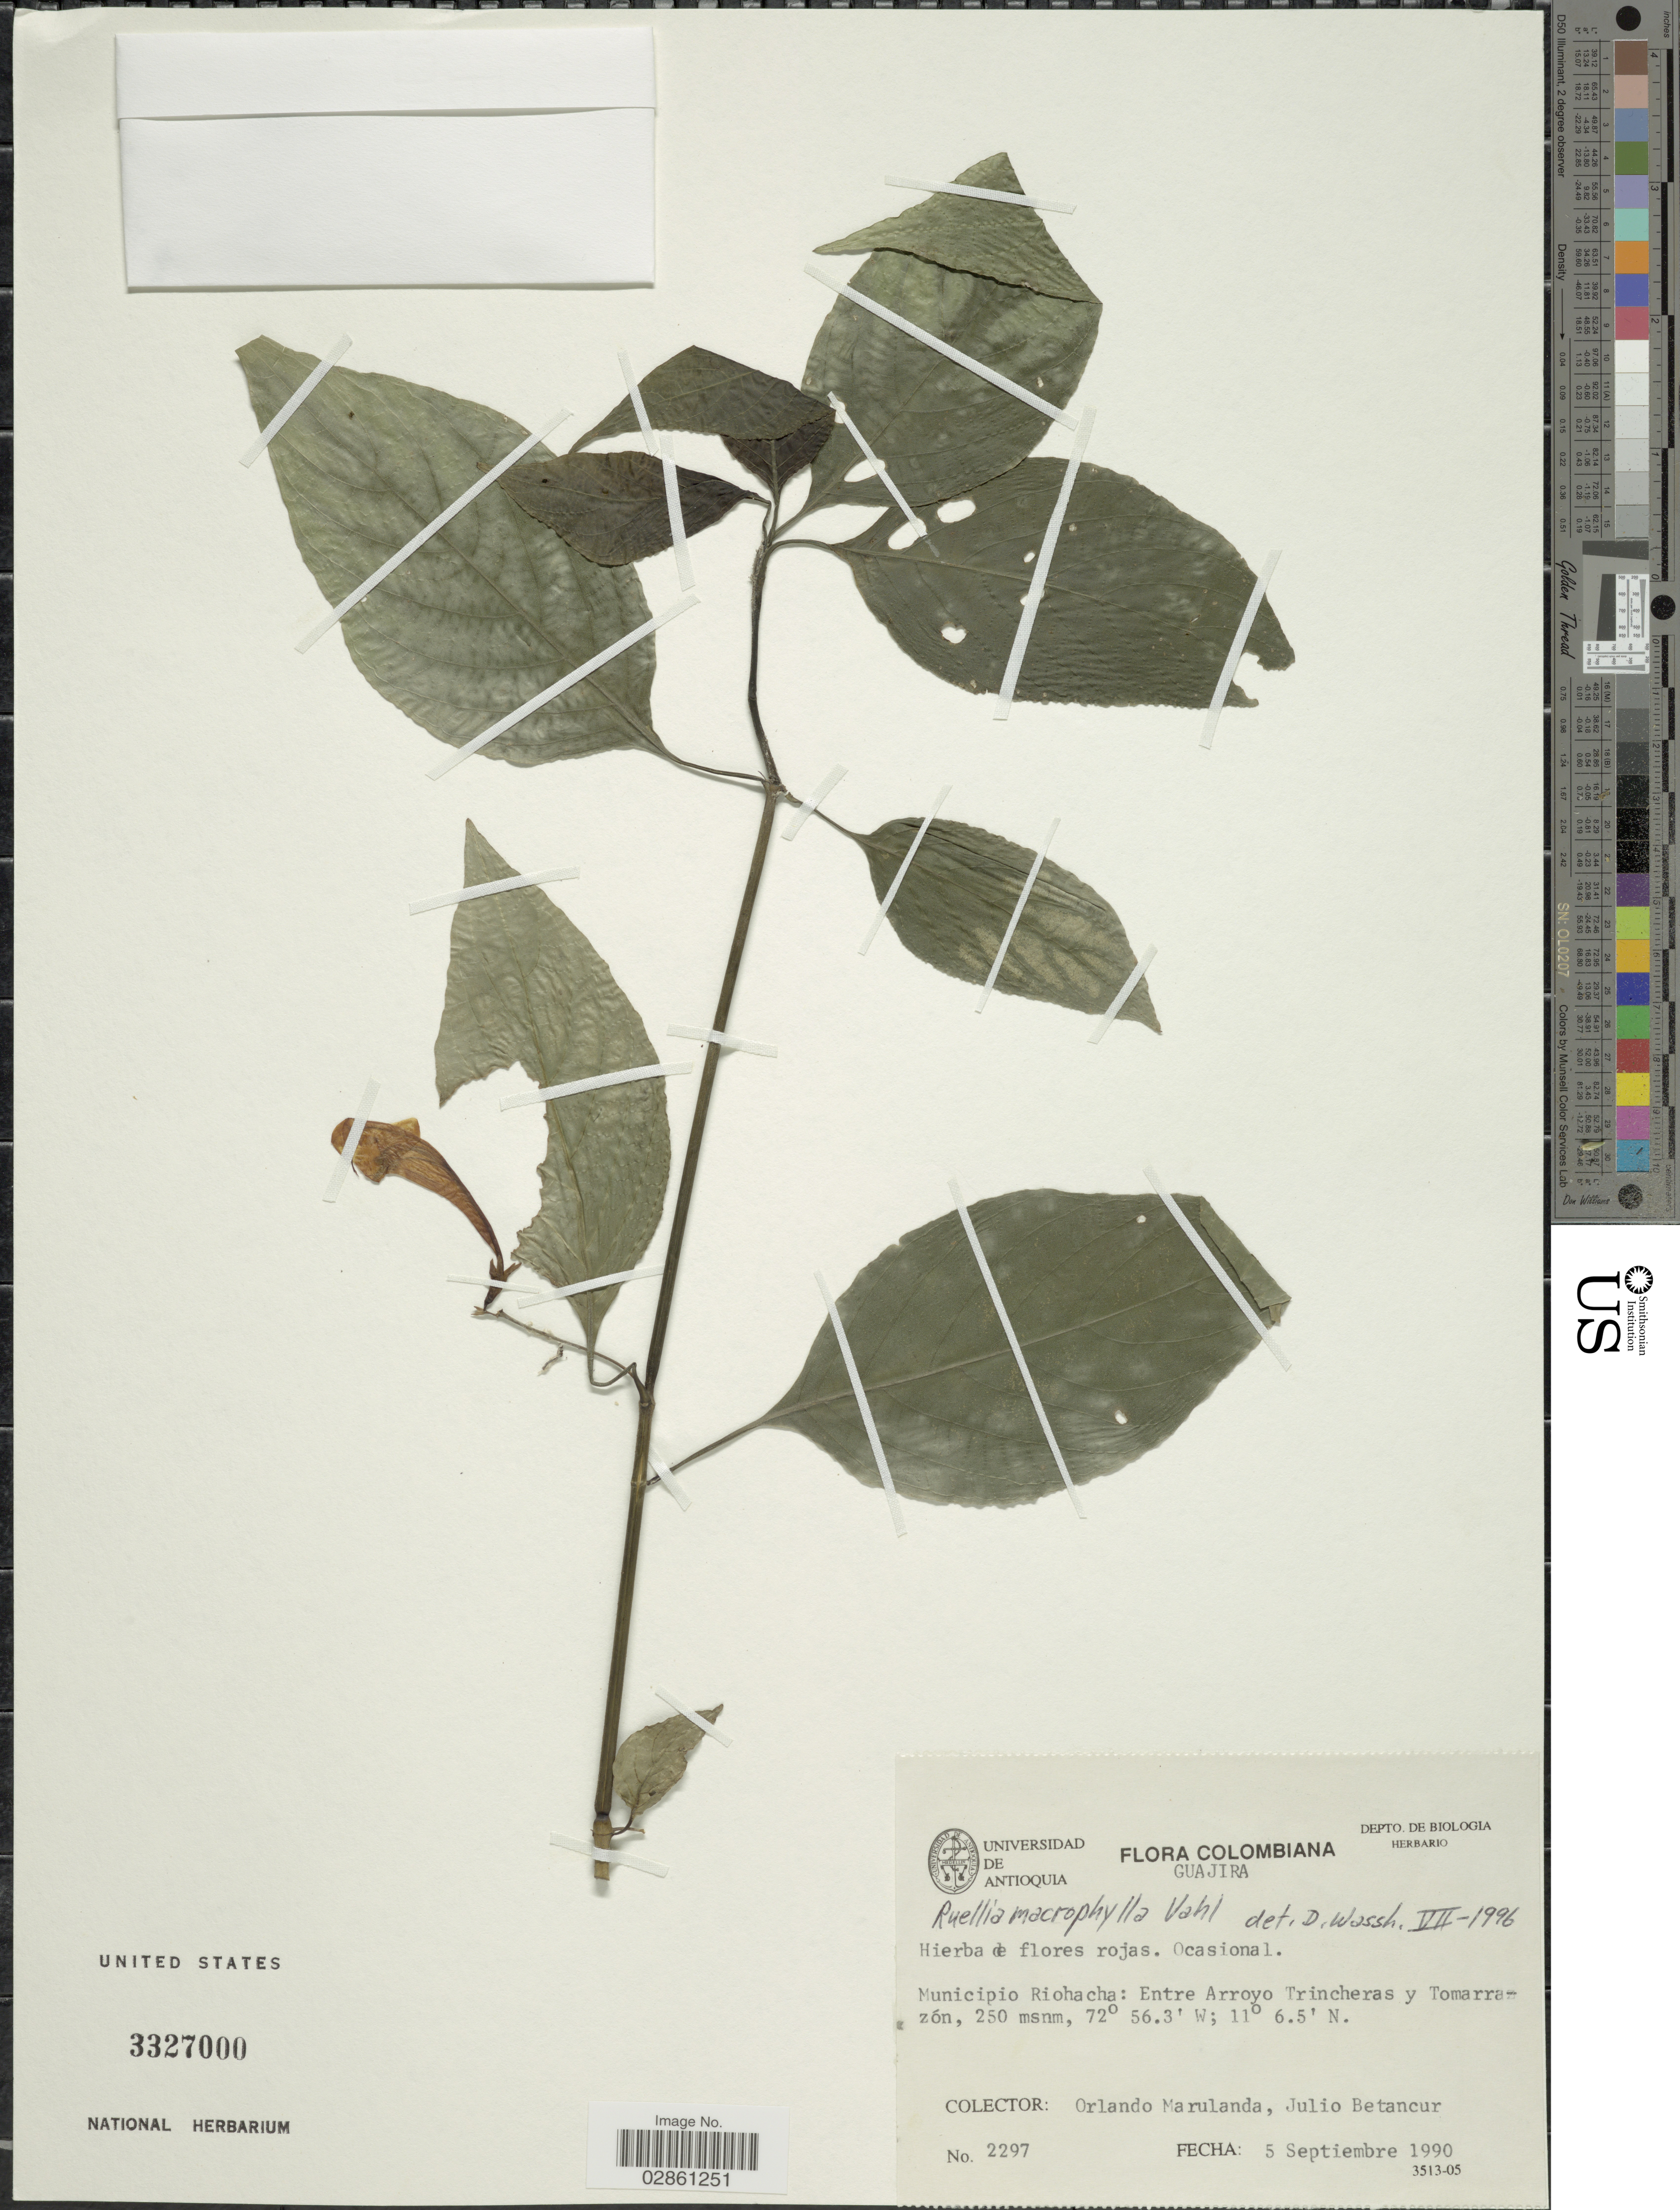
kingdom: Plantae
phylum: Tracheophyta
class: Magnoliopsida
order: Lamiales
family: Acanthaceae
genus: Ruellia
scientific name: Ruellia macrophylla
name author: Vahl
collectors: O. Marulanda & J. Betancur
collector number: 2297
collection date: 1990-09-05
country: Colombia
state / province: La Guajira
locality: Municipio Riohacha: Entre Arroyo Trincheras y Tomarrazón.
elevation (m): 250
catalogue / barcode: US 3327000